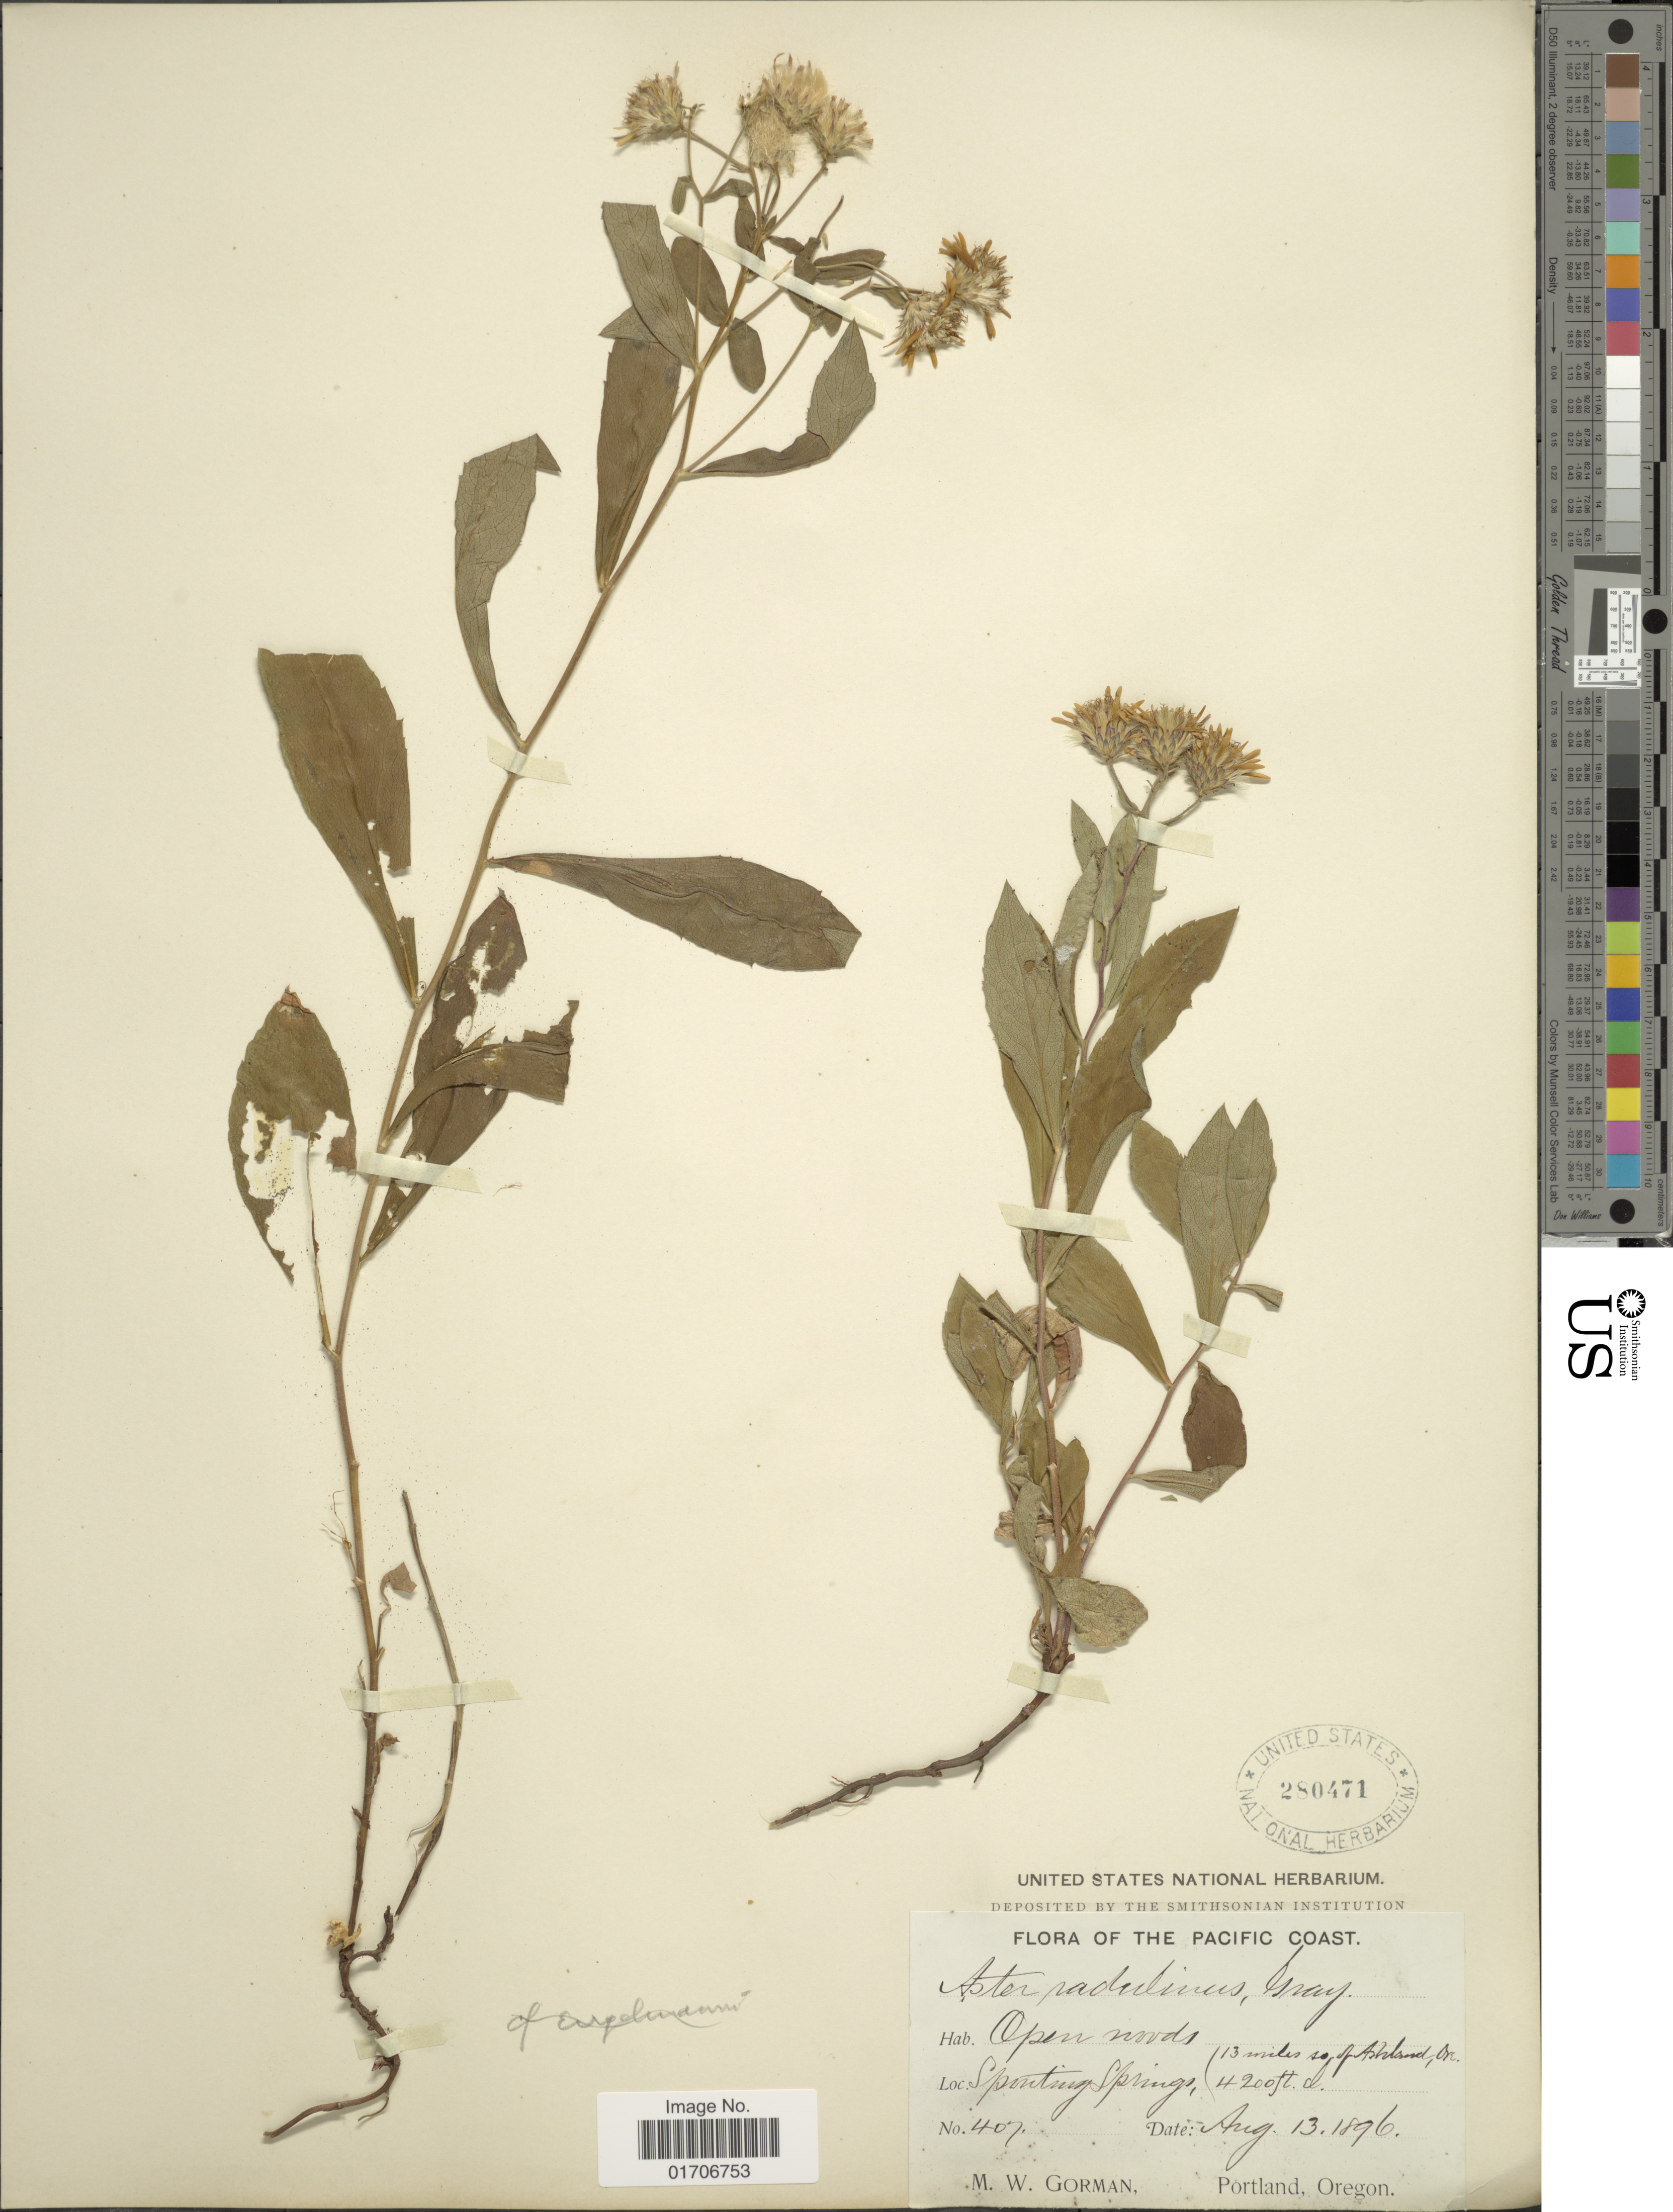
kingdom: Plantae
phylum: Tracheophyta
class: Magnoliopsida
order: Asterales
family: Asteraceae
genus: Eurybia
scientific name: Eurybia radulina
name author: (A. Gray) G.L. Nesom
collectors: M. W. Gorman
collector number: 407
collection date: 1896-08-13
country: United States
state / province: Oregon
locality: Pacific Coast. Spouting Springs, 13 miles so. of Ashland, Ore.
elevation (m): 1280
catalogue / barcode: US 280471